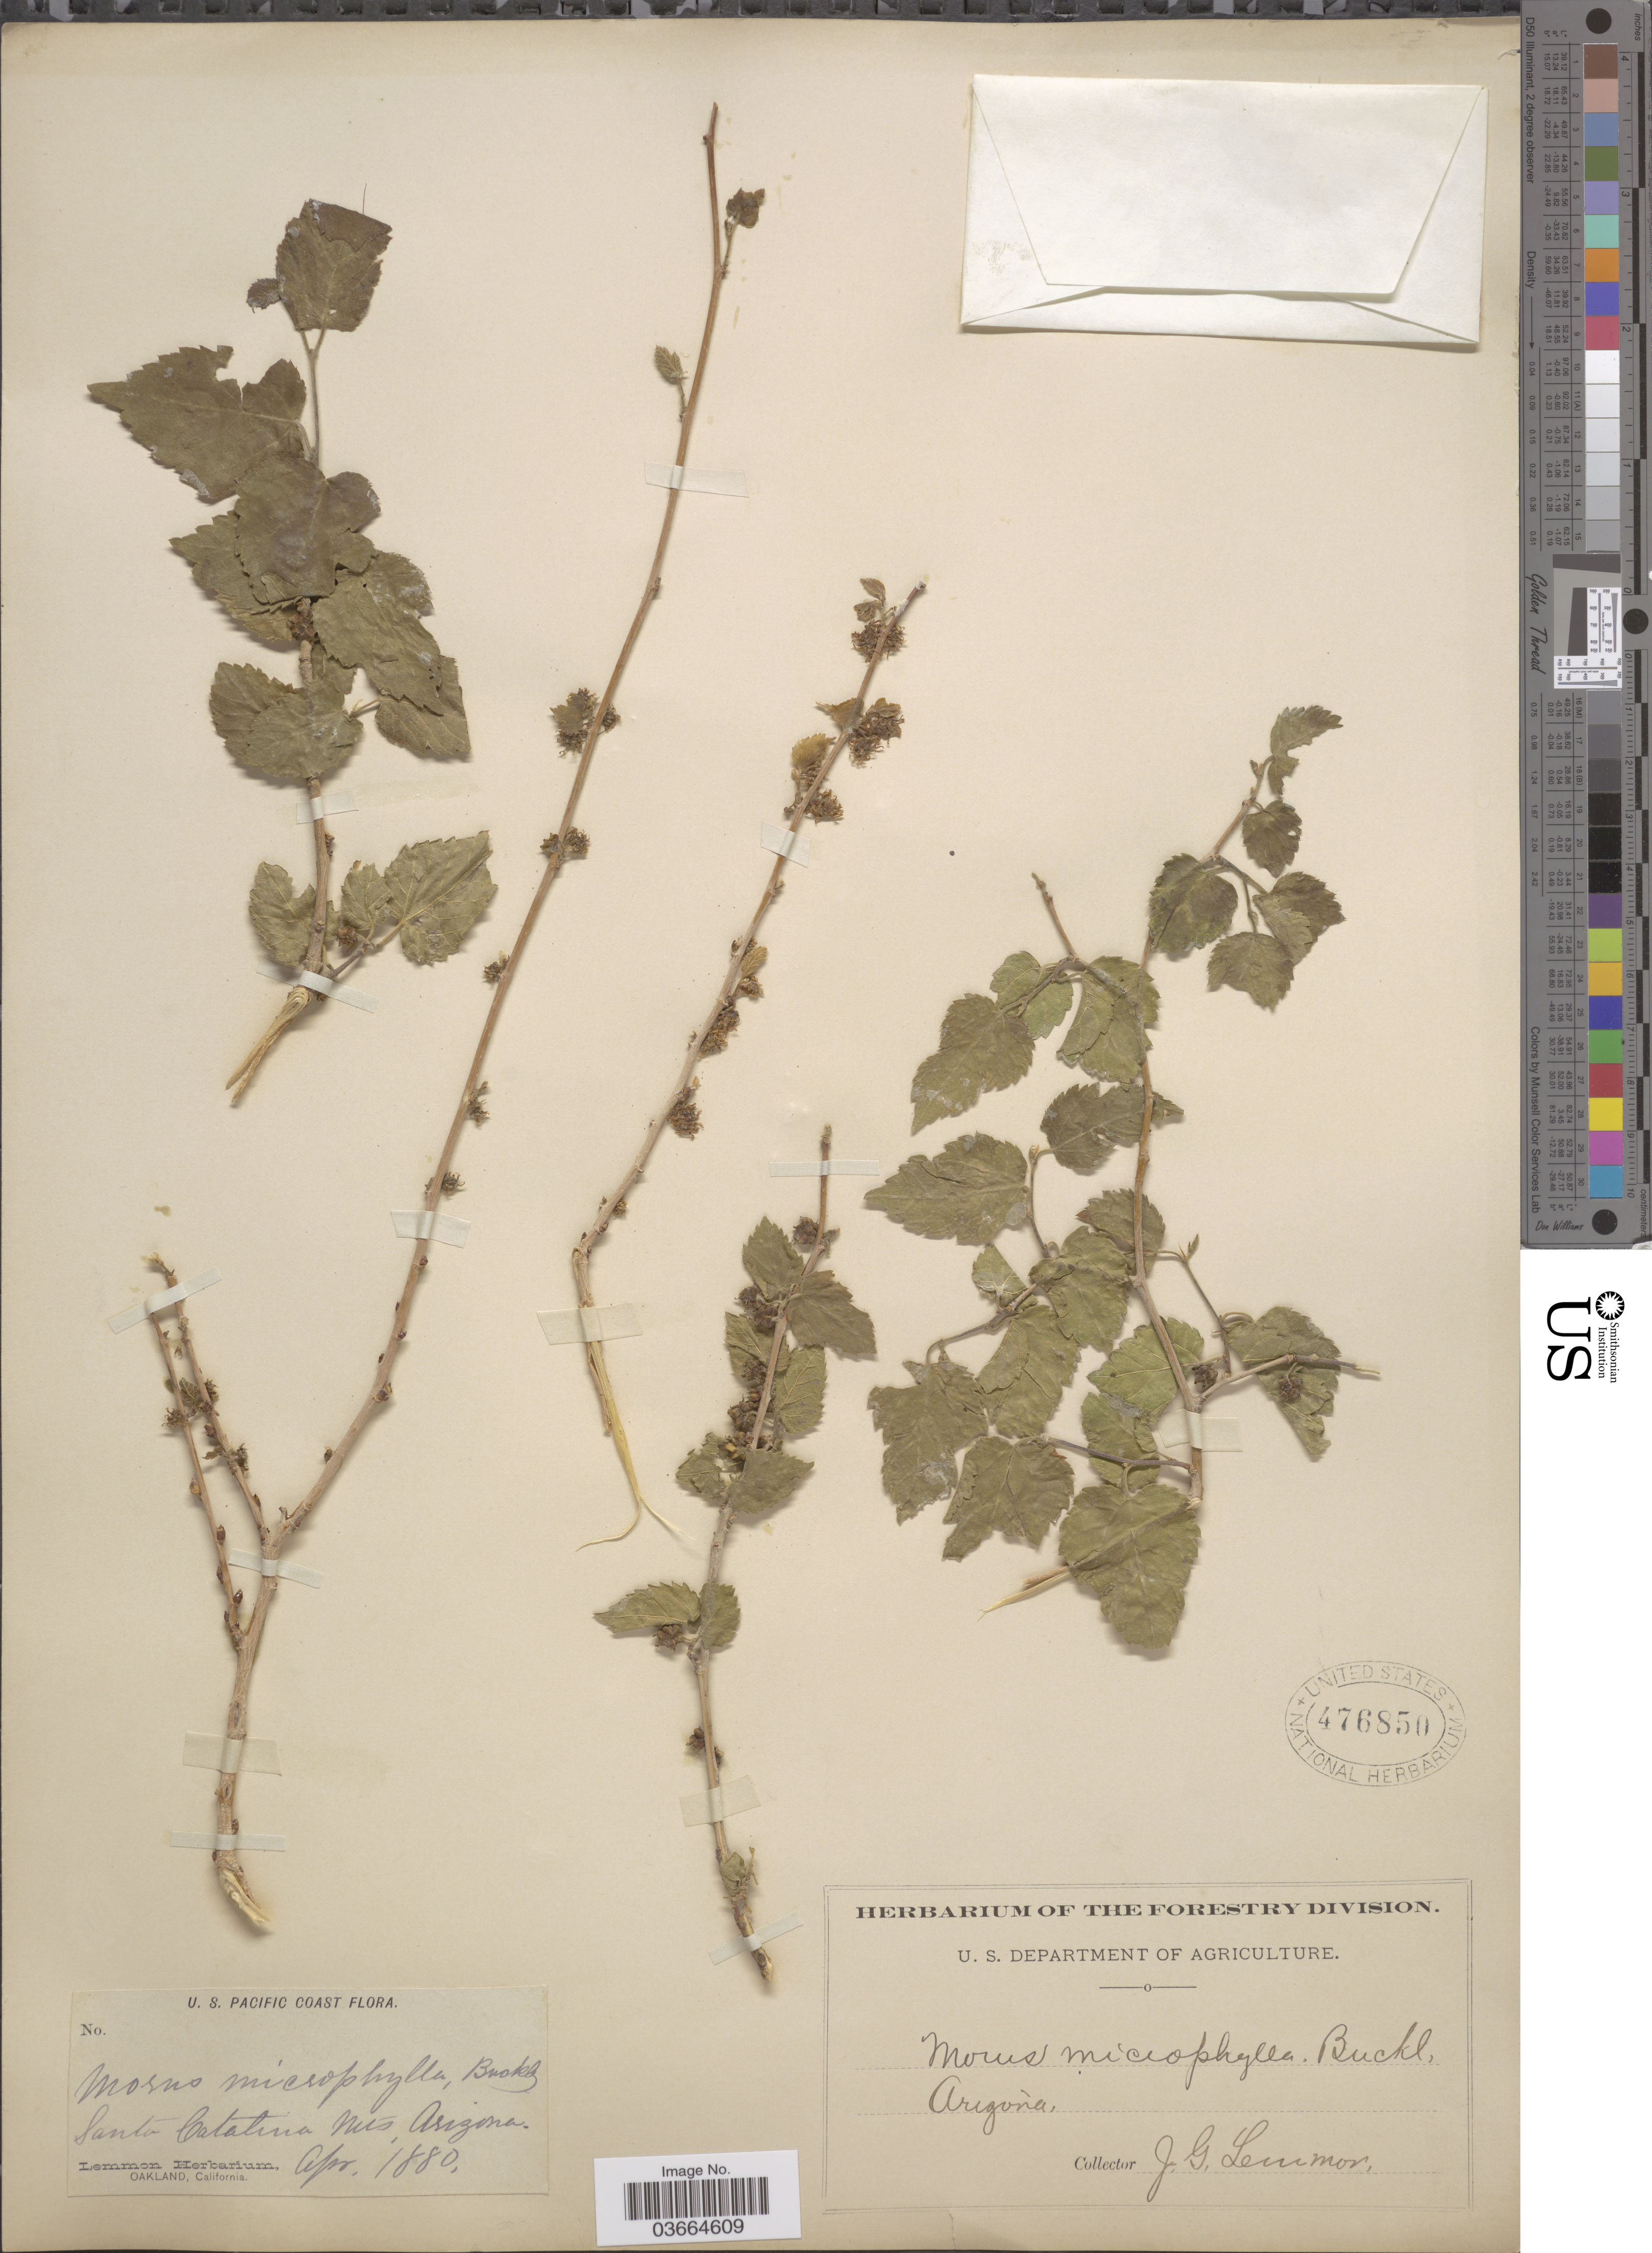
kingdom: Plantae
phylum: Tracheophyta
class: Magnoliopsida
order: Rosales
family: Moraceae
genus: Morus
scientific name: Morus microphylla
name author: Buckley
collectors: J. Lemmon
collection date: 1880-04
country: United States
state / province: Arizona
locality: U.S. Pacific Coast. Santa Catalina Mts.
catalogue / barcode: US 476850